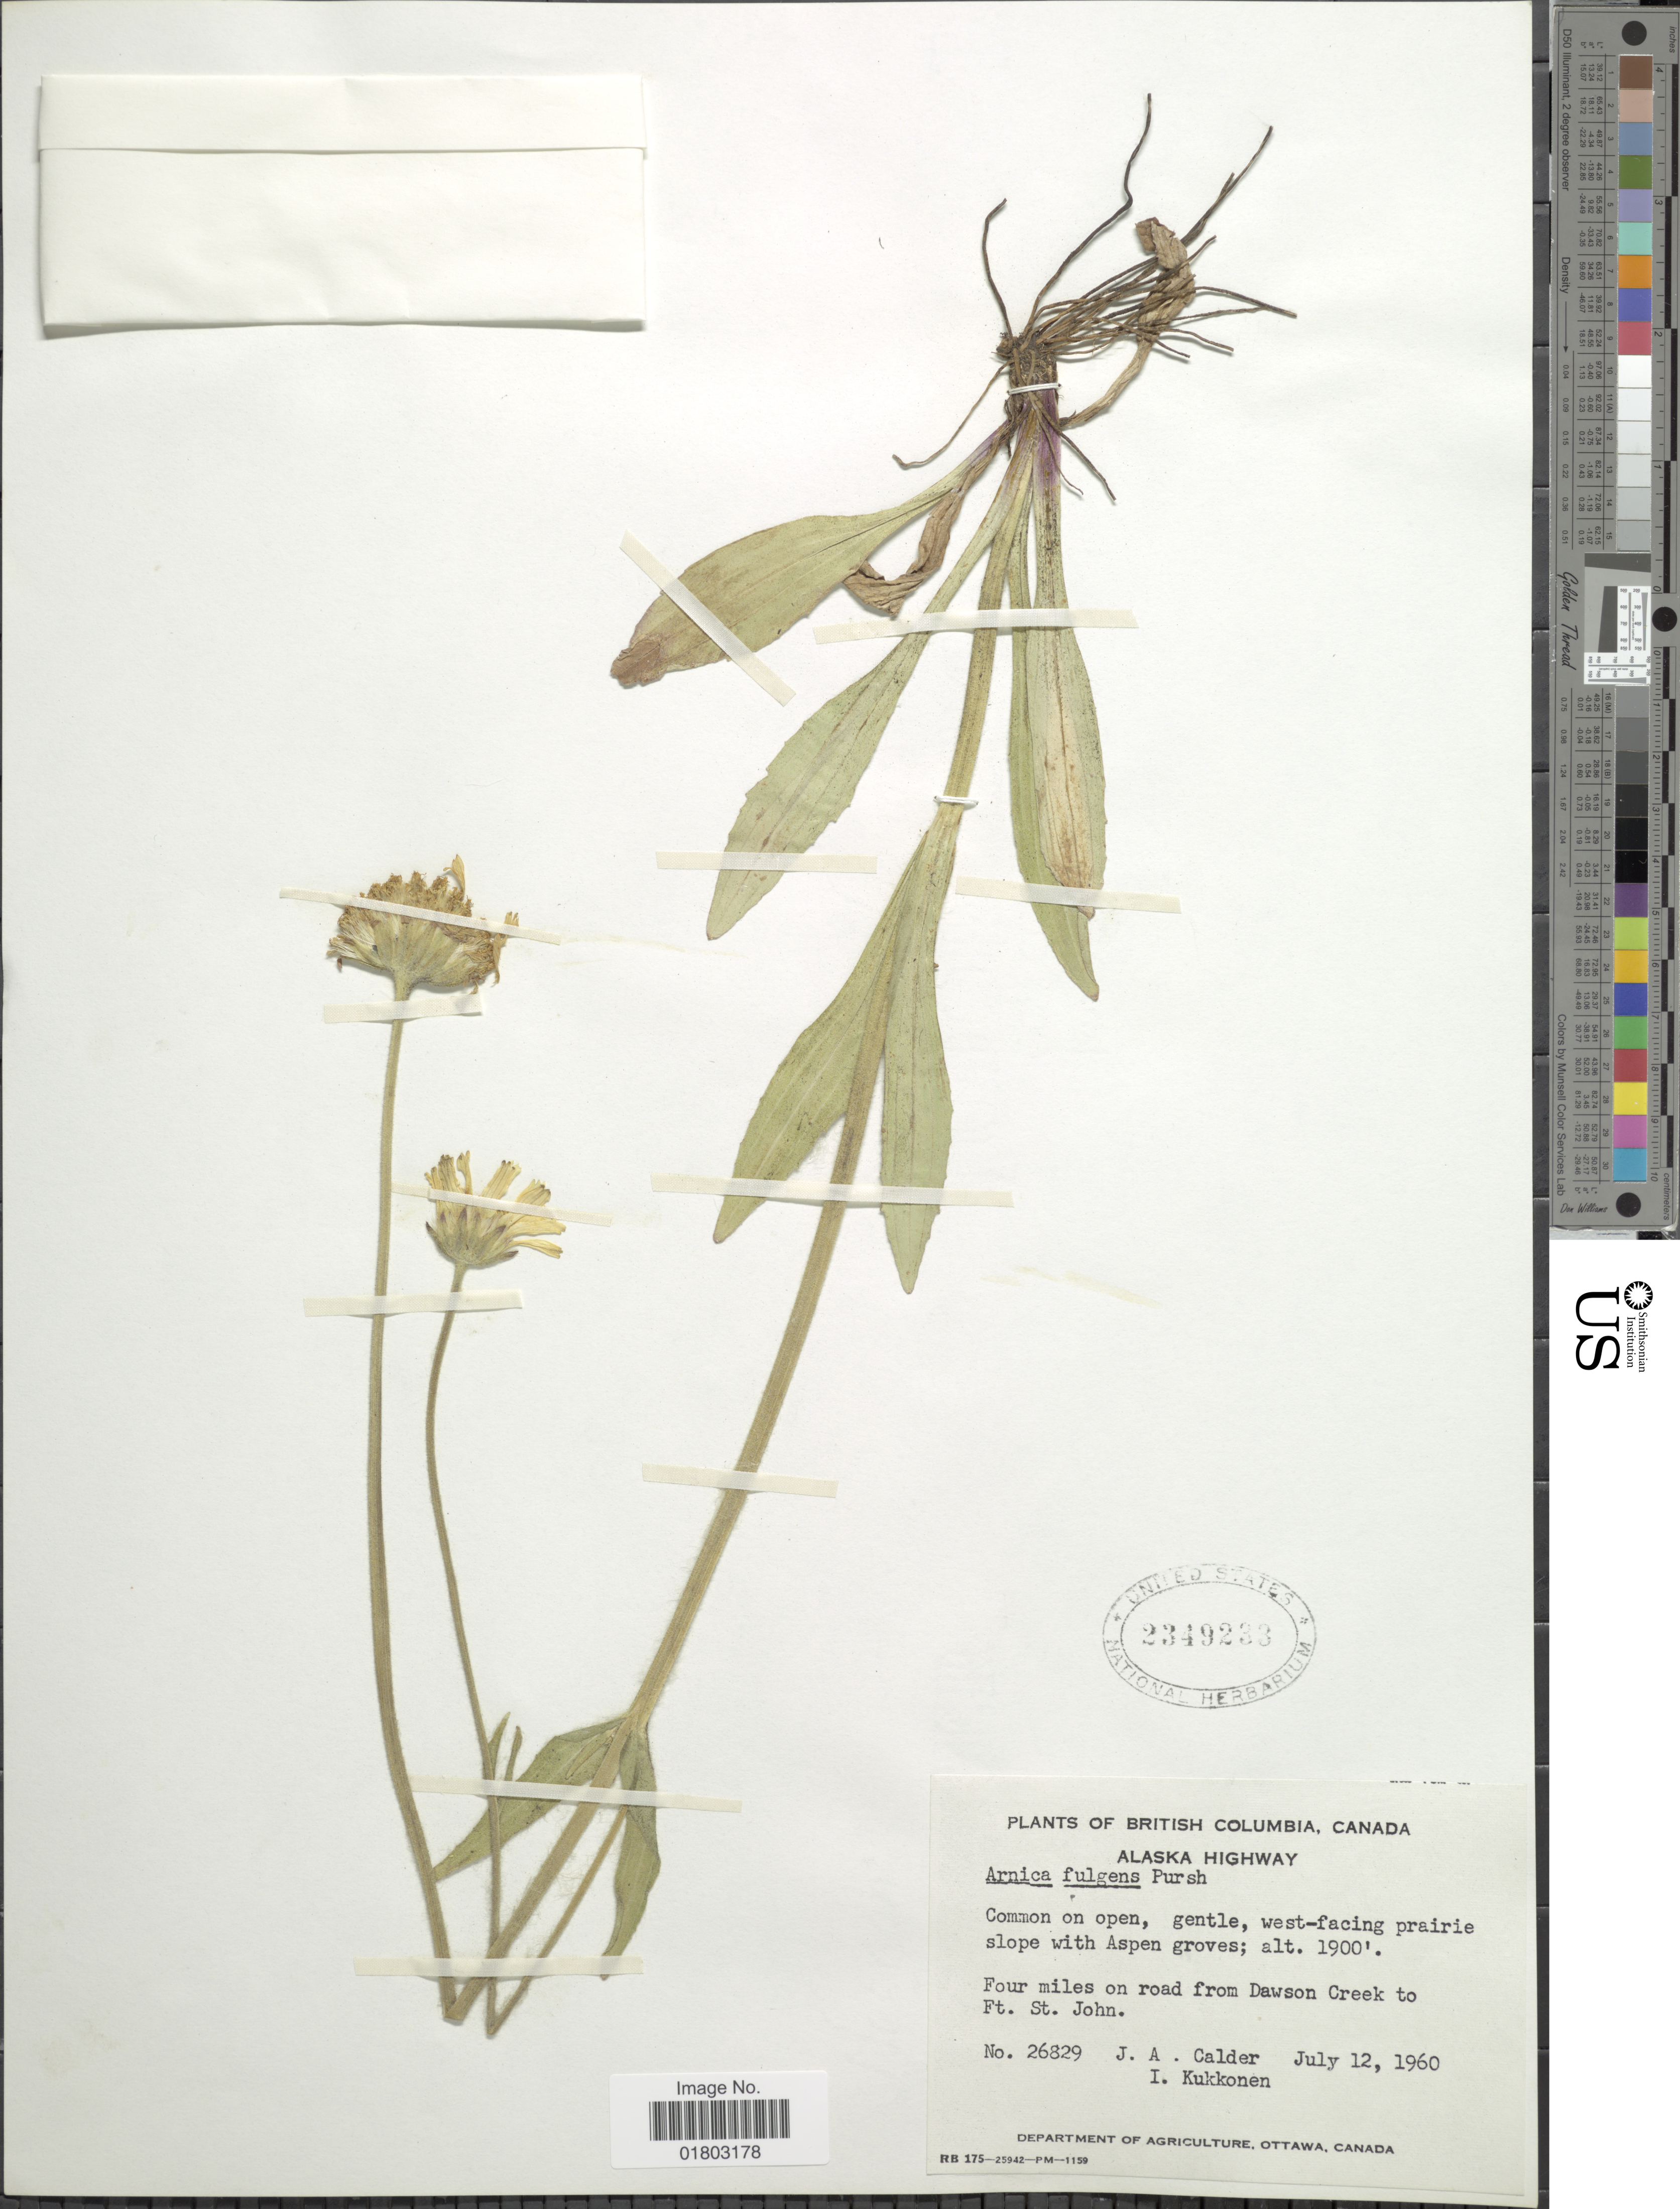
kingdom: Plantae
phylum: Tracheophyta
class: Magnoliopsida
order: Asterales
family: Asteraceae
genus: Arnica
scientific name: Arnica fulgens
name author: Pursh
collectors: J. A. Calder & I. Kukkonen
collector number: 26829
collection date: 1960-07-12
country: Canada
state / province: British Columbia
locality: Alaska Highway, Common on open, gentle, west-facing prairie slope with Aspen groves, four miles on road from Dawson Creek to Ft St John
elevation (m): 579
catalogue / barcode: US 2349233